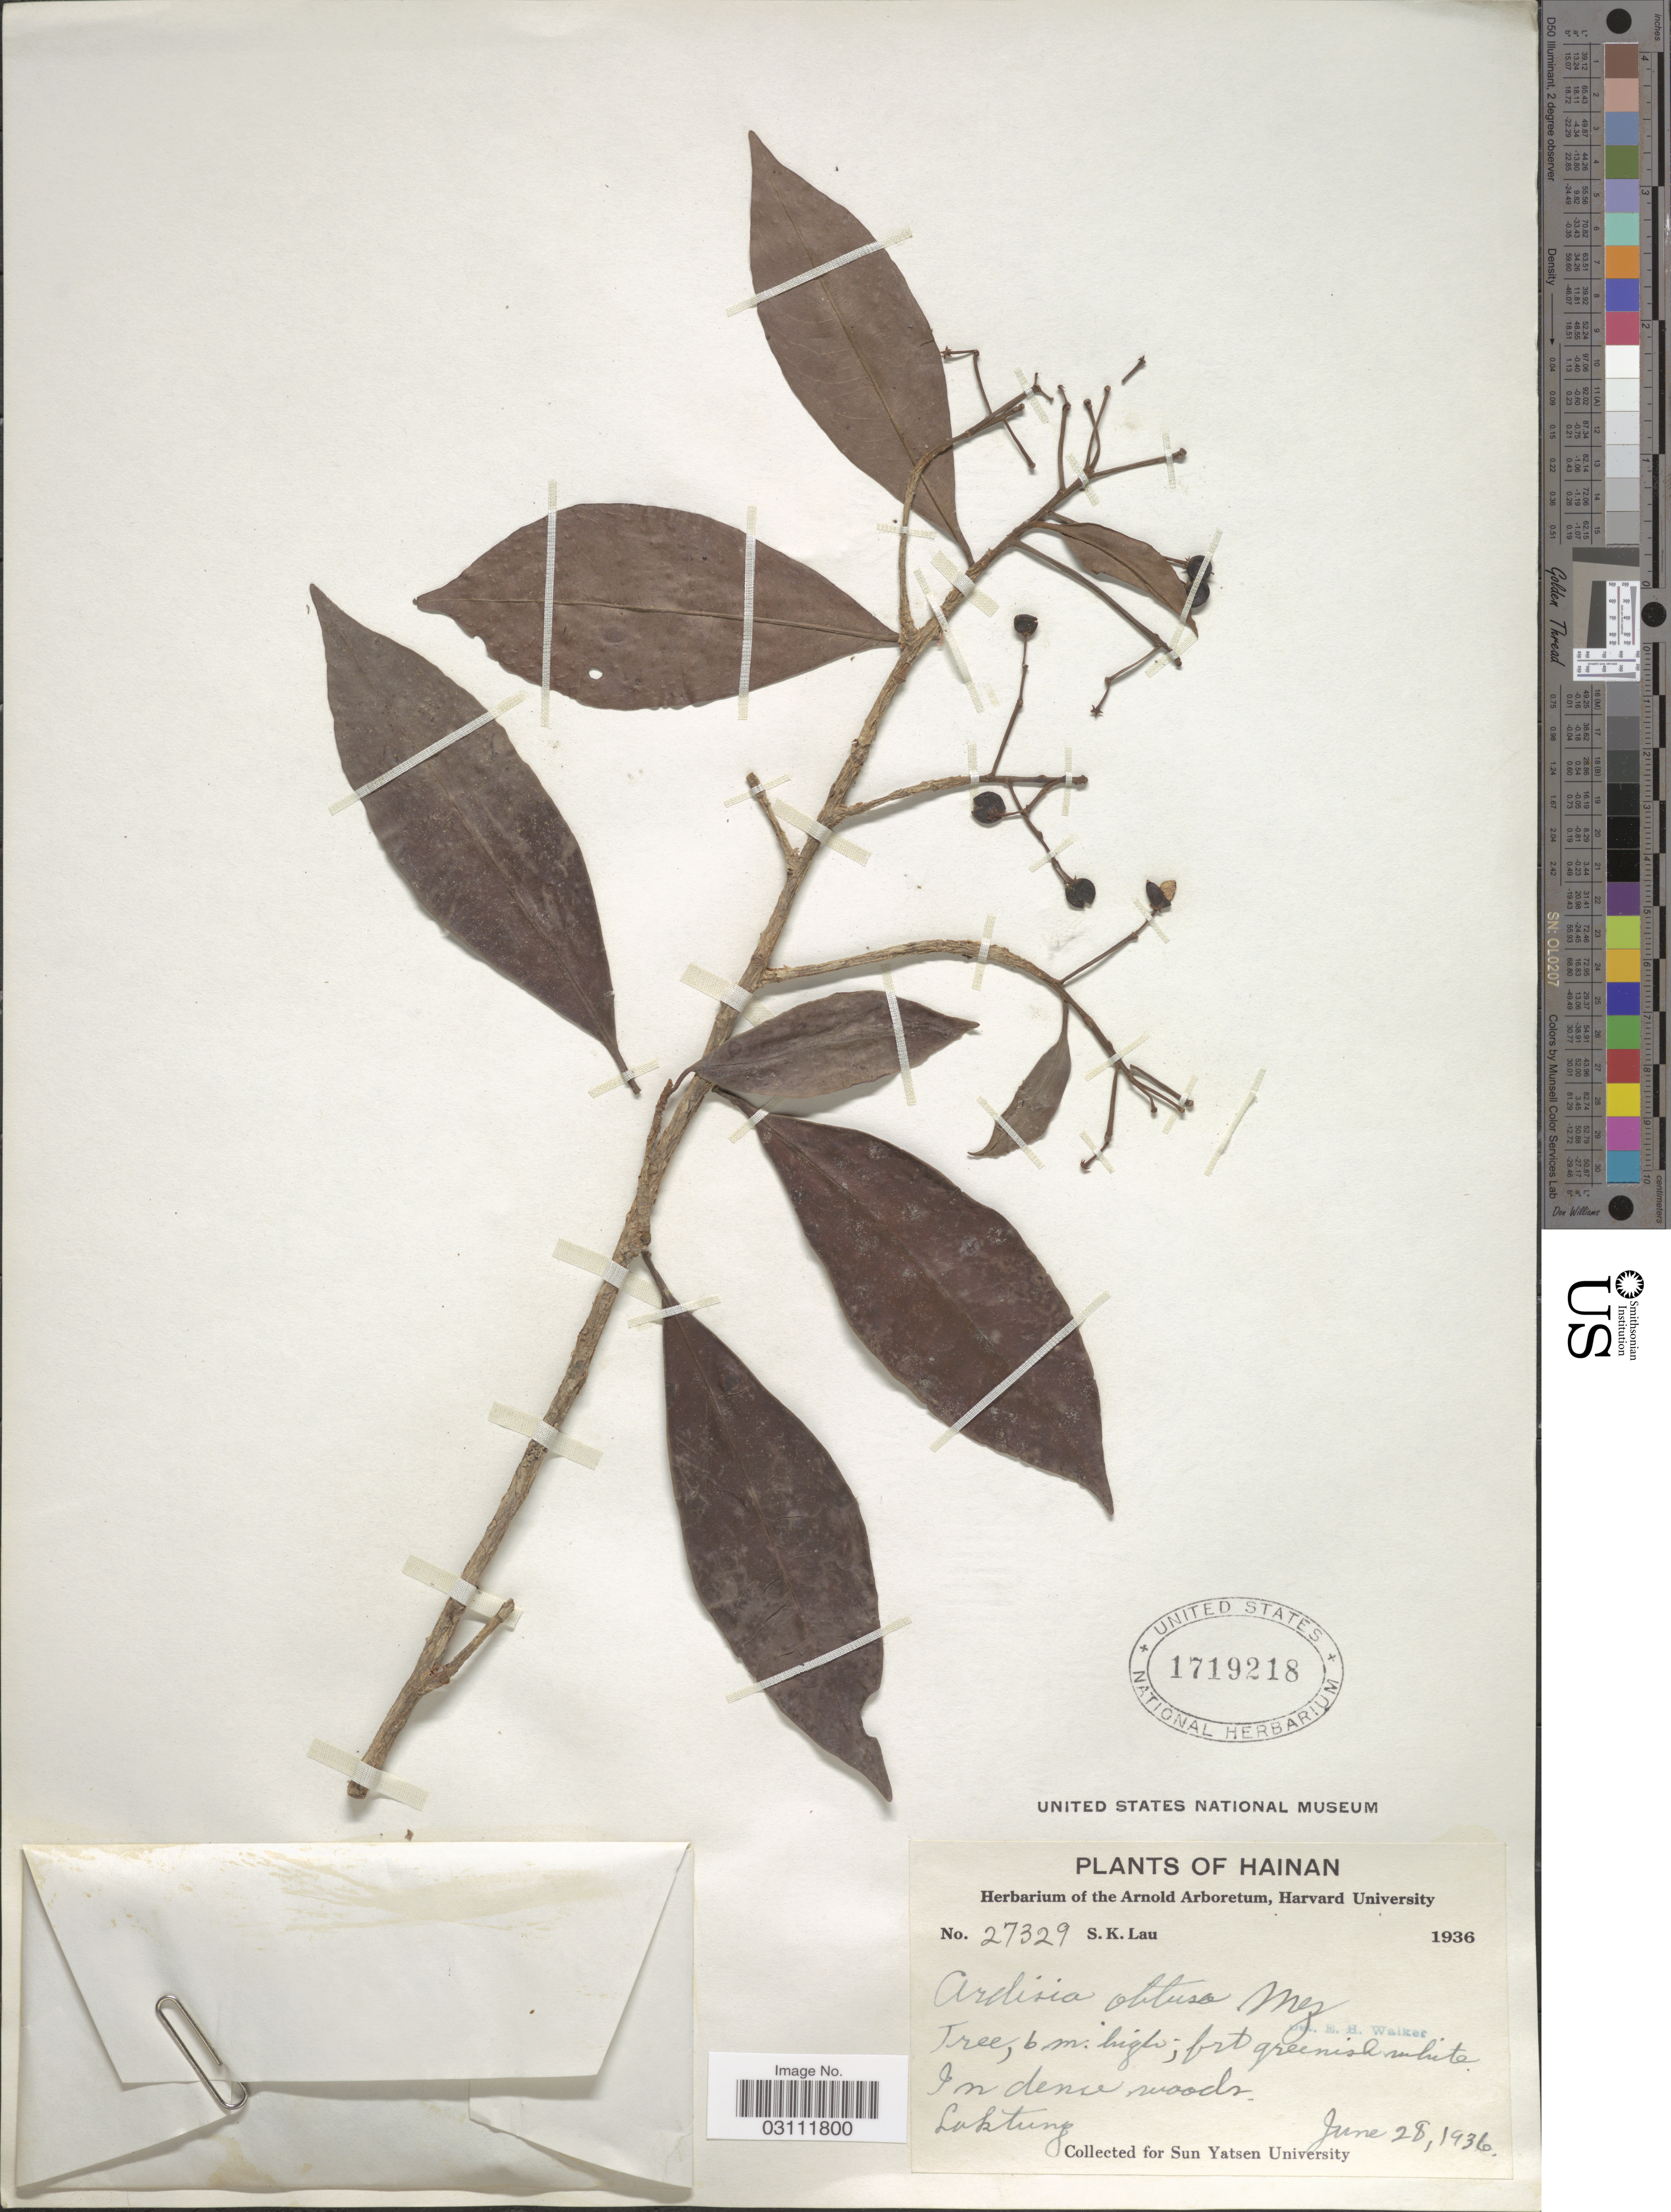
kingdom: Plantae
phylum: Tracheophyta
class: Magnoliopsida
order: Ericales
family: Primulaceae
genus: Ardisia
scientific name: Ardisia obtusa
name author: Mez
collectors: S. K. Lau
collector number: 27329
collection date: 1936-06-28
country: China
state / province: Hainan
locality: Loktung.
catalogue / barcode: US 1719218